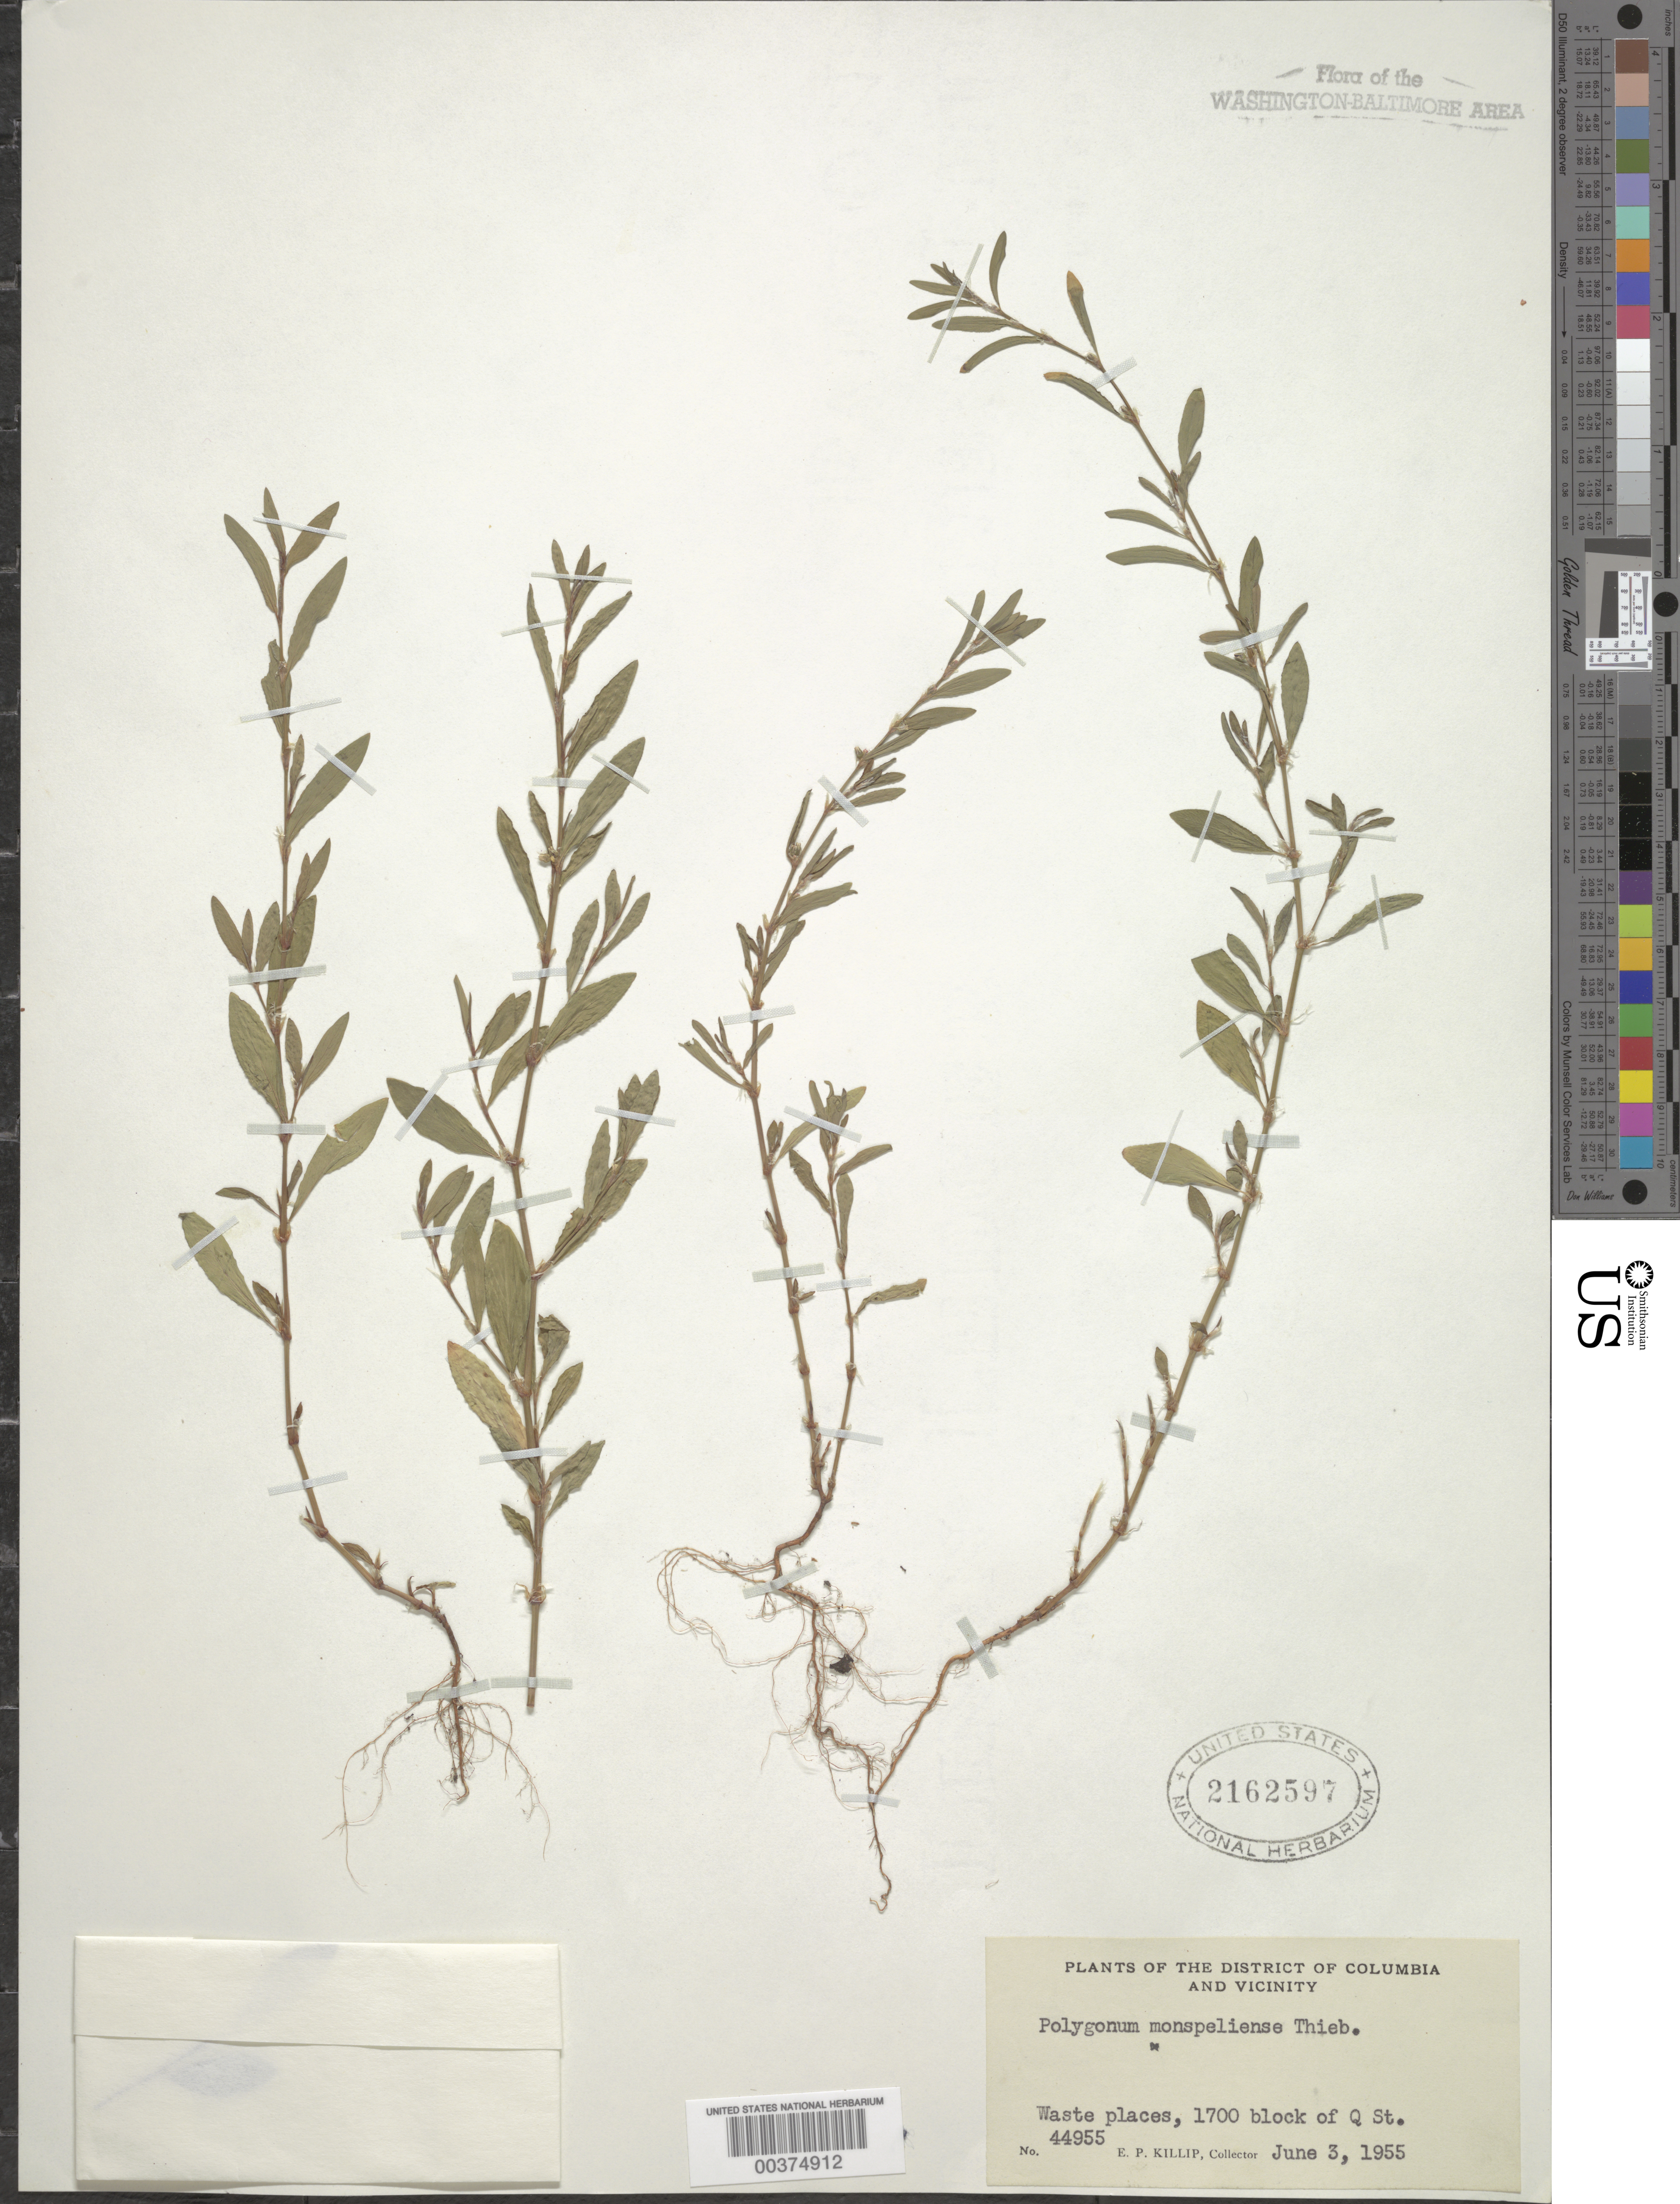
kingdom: Plantae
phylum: Tracheophyta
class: Magnoliopsida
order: Caryophyllales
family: Polygonaceae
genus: Polygonum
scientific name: Polygonum aviculare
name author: L.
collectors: E. P. Killip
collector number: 44955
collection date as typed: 03 Jun 1955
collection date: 1955-06-03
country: United States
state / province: District of Columbia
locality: Waste places, 1700 block Q St.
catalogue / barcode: US 2162597